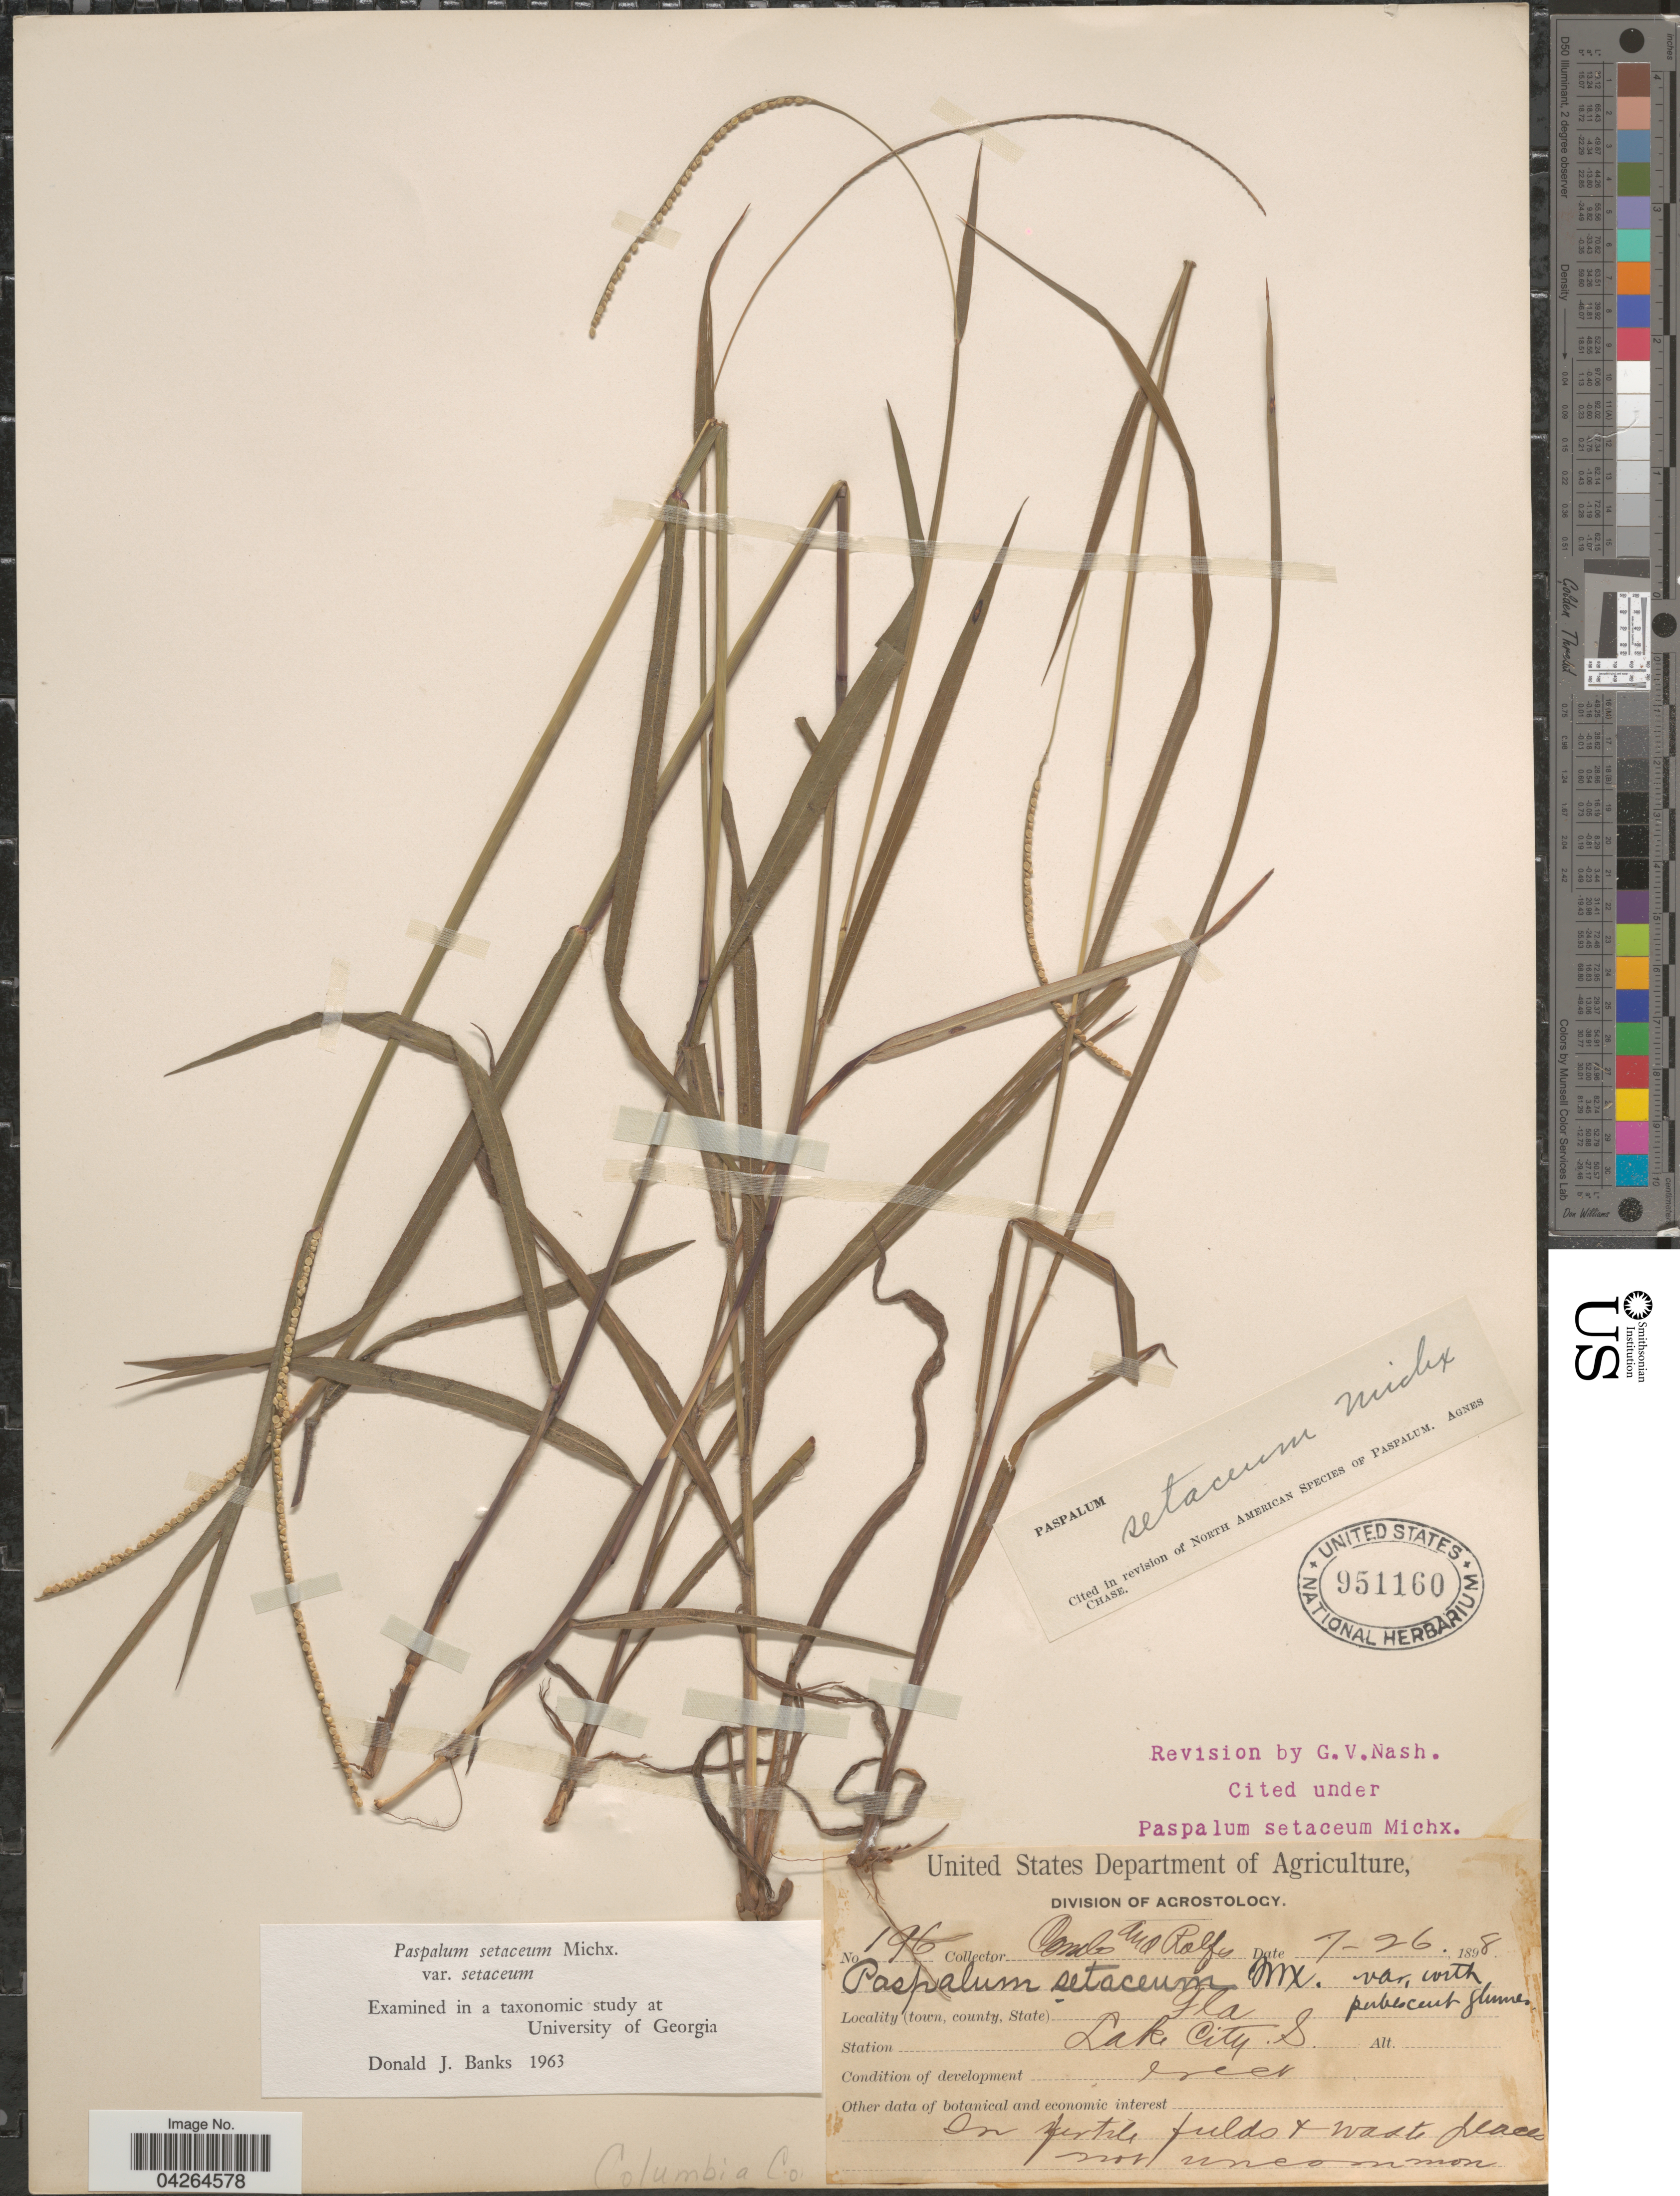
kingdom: Plantae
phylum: Tracheophyta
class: Liliopsida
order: Poales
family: Poaceae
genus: Paspalum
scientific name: Paspalum setaceum var. setaceum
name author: Michx.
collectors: -. Combs & Rolfs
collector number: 196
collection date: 1898-07-26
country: United States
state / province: Florida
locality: Station Lake City. Columbia Co.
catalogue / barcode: US 951160